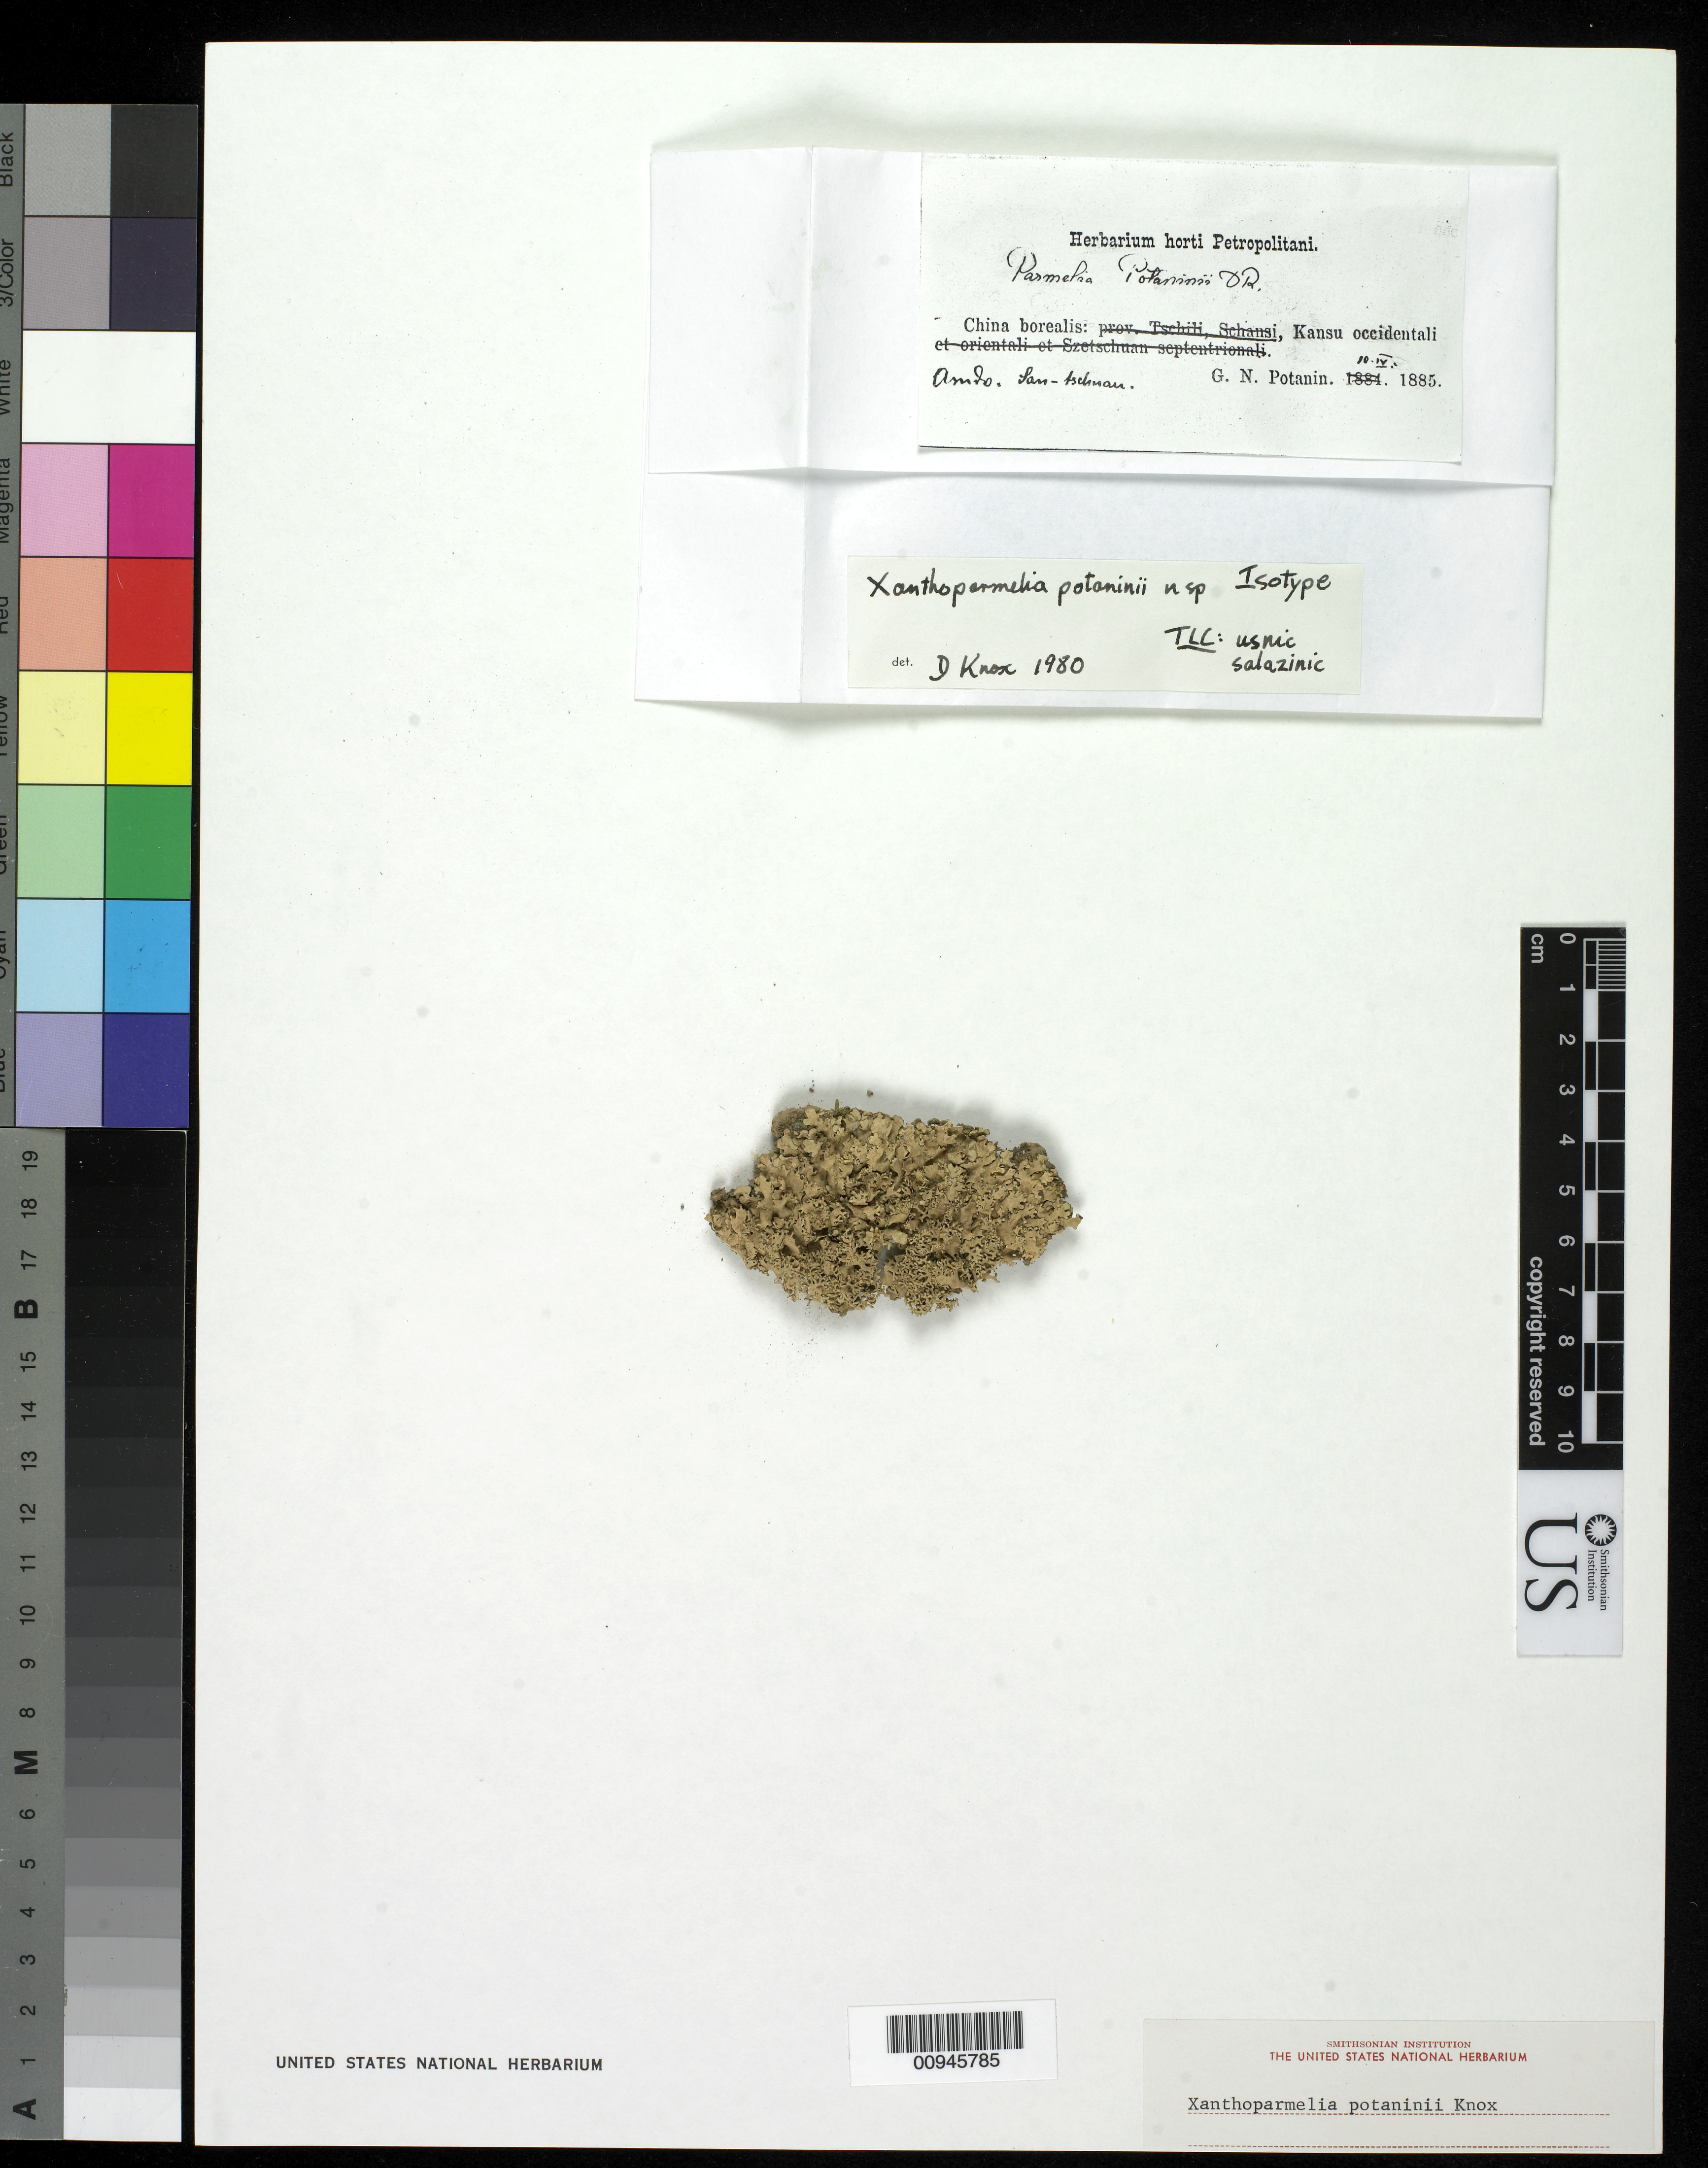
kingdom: Fungi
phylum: Ascomycota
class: Lecanoromycetes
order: Lecanorales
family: Parmeliaceae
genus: Xanthoparmelia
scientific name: Xanthoparmelia durietzii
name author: Hale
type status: Isotype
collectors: G. Potanin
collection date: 1885-04-10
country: China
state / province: Gansu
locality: China borealis: Kansu occidentali